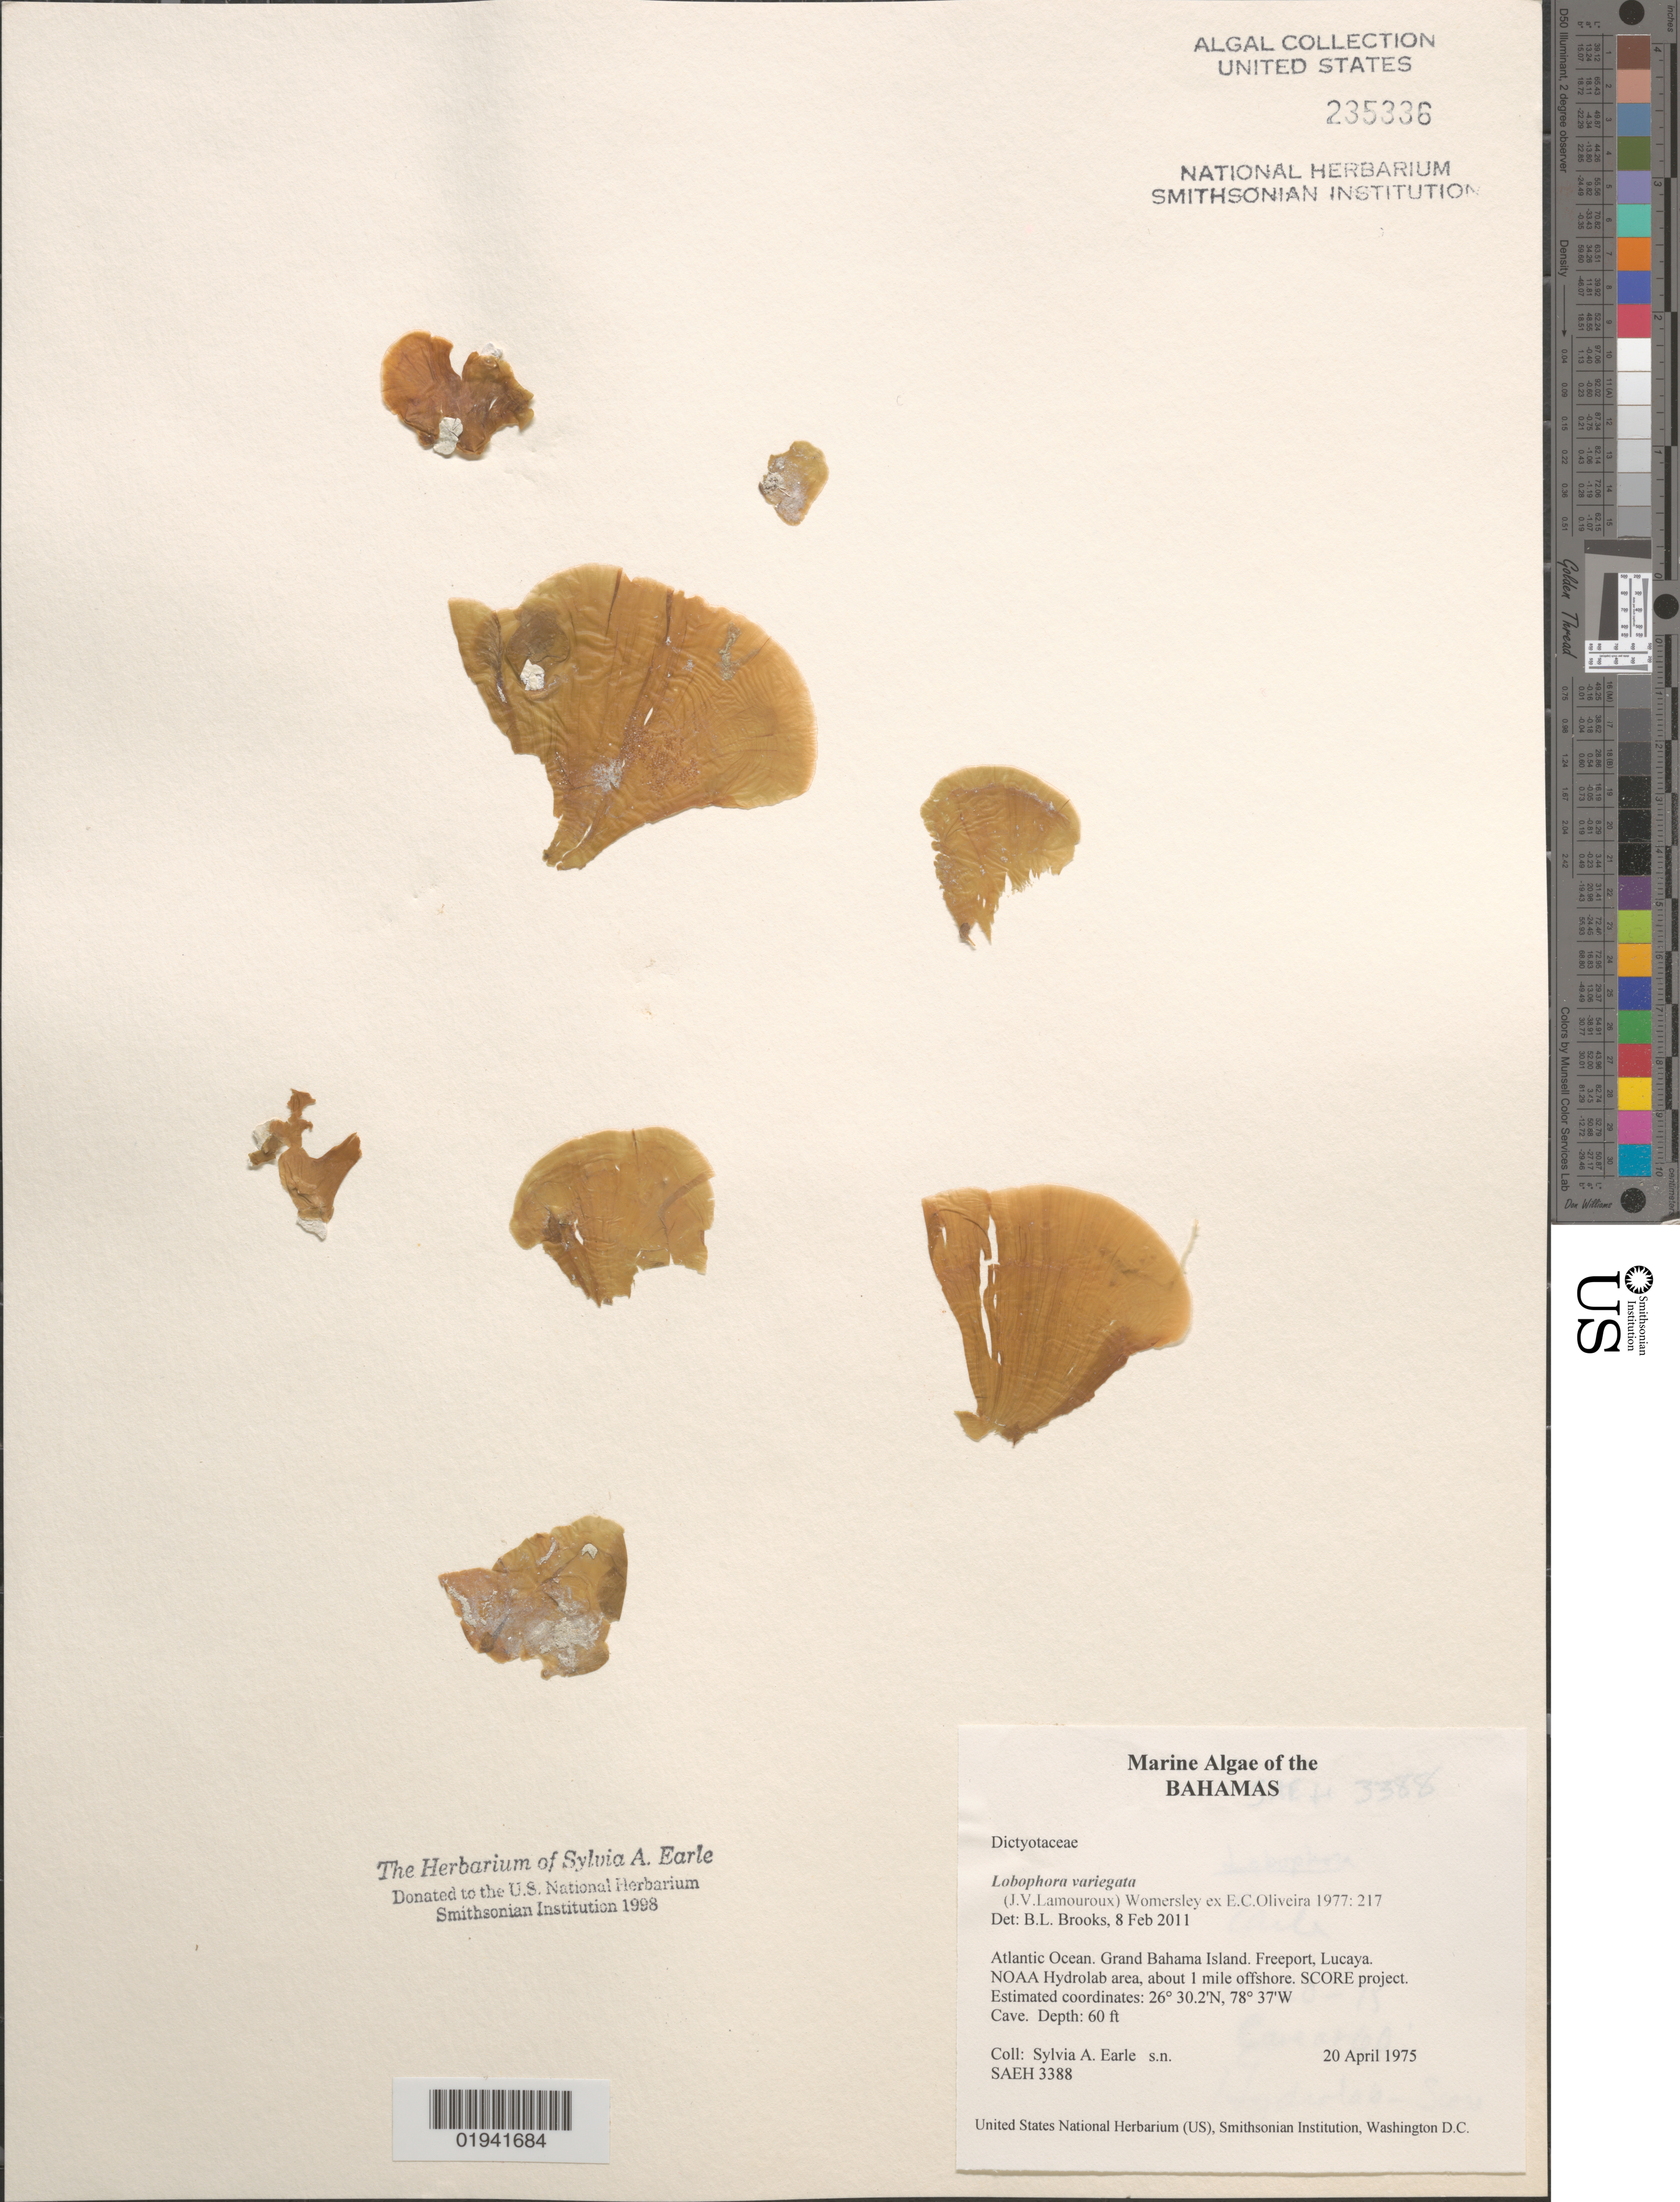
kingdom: Chromista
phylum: Ochrophyta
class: Phaeophyceae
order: Dictyotales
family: Dictyotaceae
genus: Lobophora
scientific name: Lobophora variegata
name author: (J.V.Lamouroux) Womersley & E.C. Oliveira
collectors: S. A. Earle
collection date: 1975-04-20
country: Bahamas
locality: Atlantic Ocean. Grand Bahama Island. Freeport, Lucaya. NOAA Hydrolab area, about 1 mile offshore. SCORE project.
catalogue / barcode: US 235336